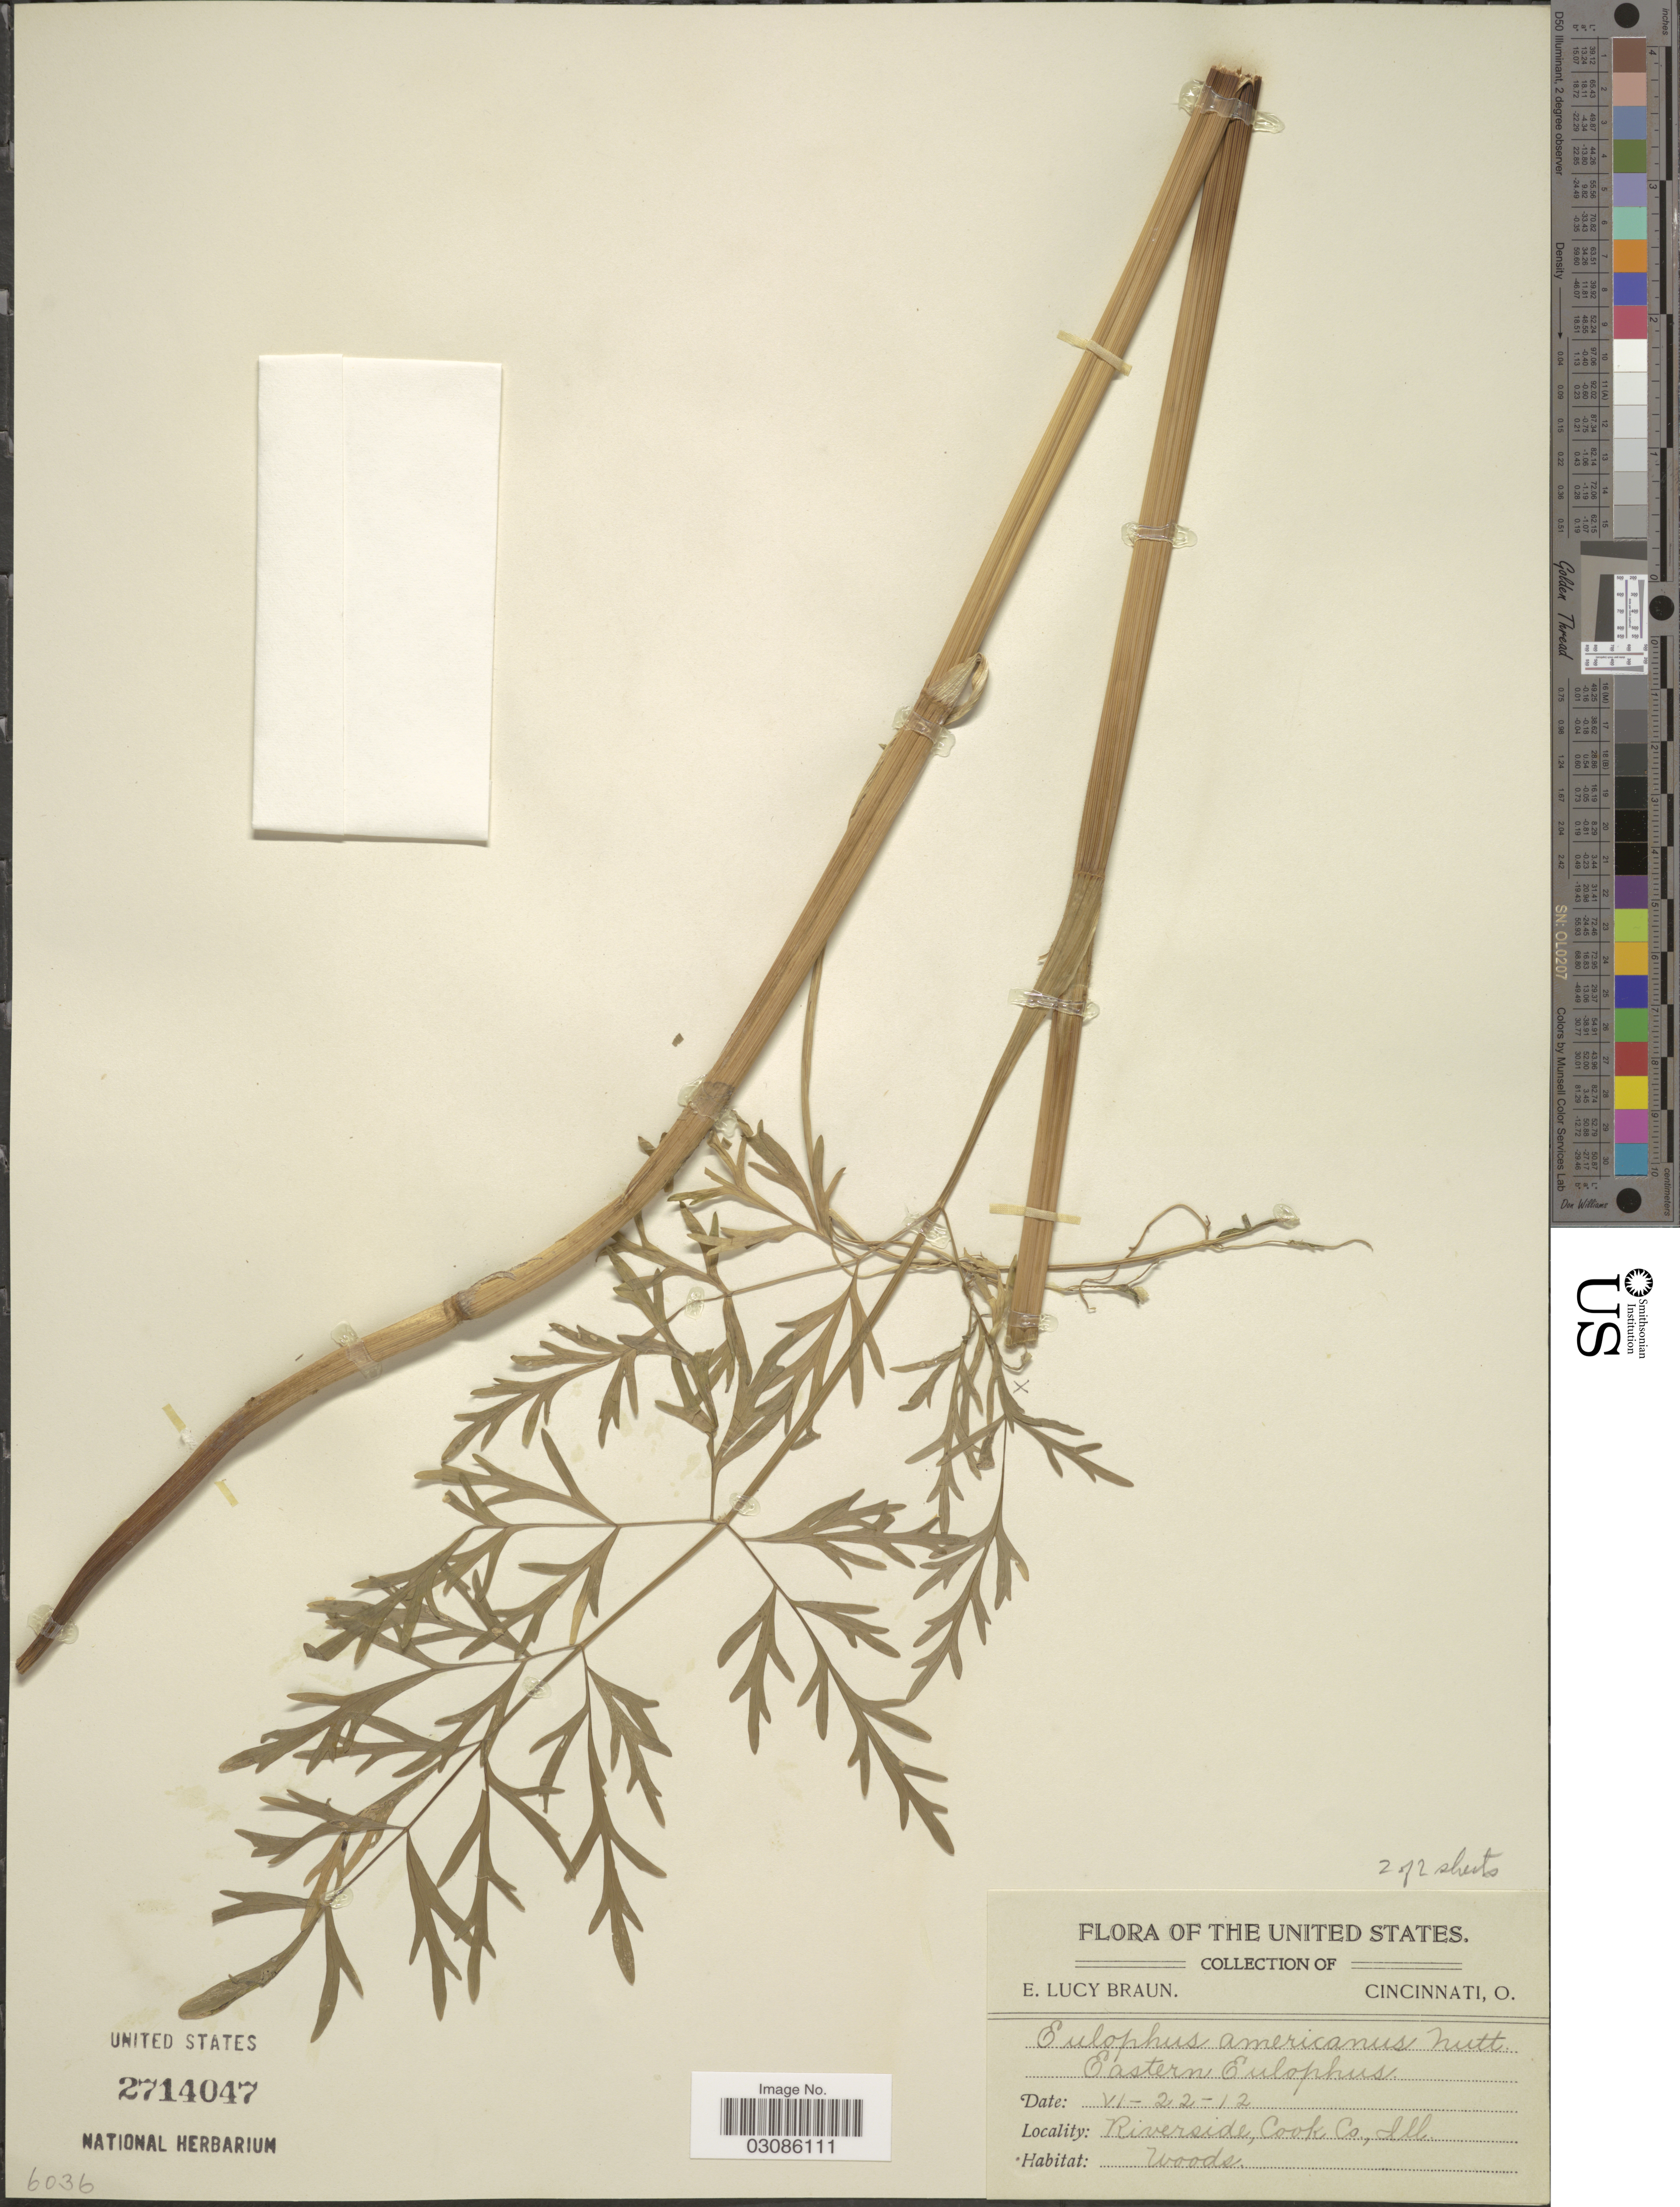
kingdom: Plantae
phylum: Tracheophyta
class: Magnoliopsida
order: Apiales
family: Apiaceae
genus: Perideridia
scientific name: Perideridia americana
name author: (Nutt. ex DC.) Rchb. ex Steud.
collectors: E. L. Braun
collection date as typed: Transcribed d/m/y: 22/6/12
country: United States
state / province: Illinois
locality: Riverside, Cook Co.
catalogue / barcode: US 2714047